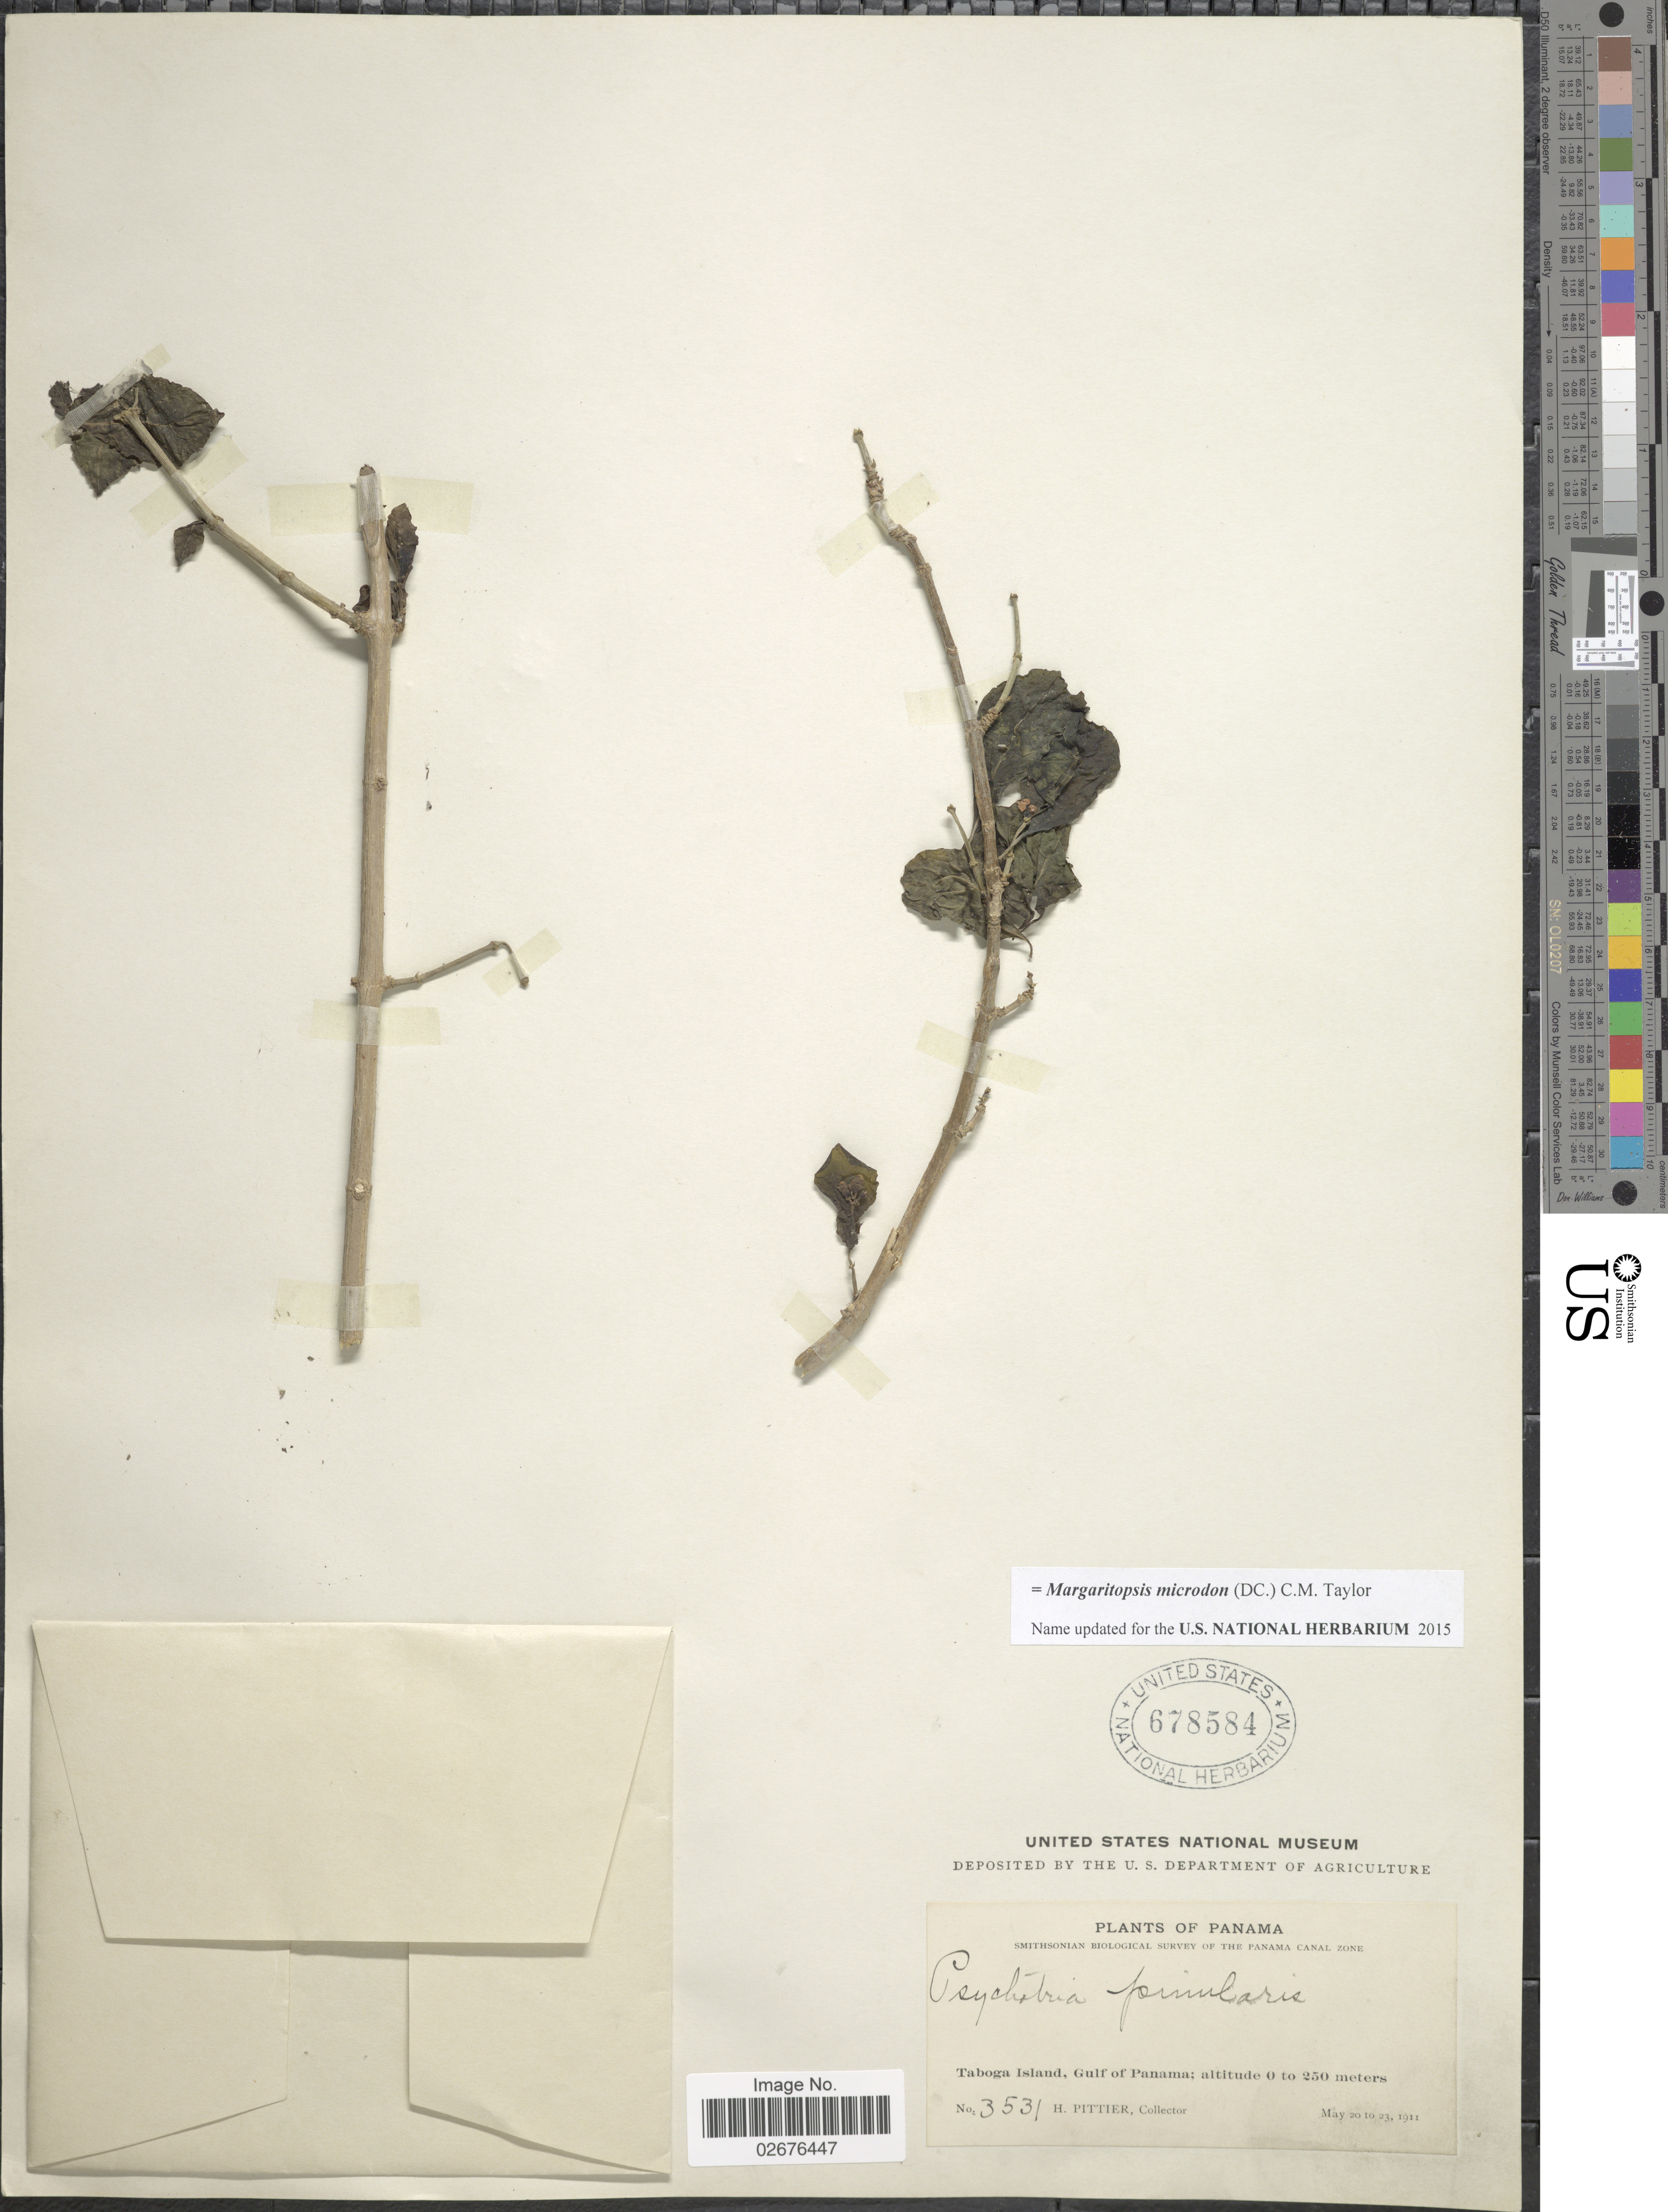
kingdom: Plantae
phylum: Tracheophyta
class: Magnoliopsida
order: Gentianales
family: Rubiaceae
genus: Margaritopsis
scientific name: Margaritopsis microdon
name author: (DC.) C.M. Taylor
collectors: H. F. Pittier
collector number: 3531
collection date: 1911-05-20/1911-05-23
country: Panama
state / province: Colón / Panamá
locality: Panama Canal Zone, Taboga Island, Gulf of Panama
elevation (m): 0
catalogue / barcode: US 678584